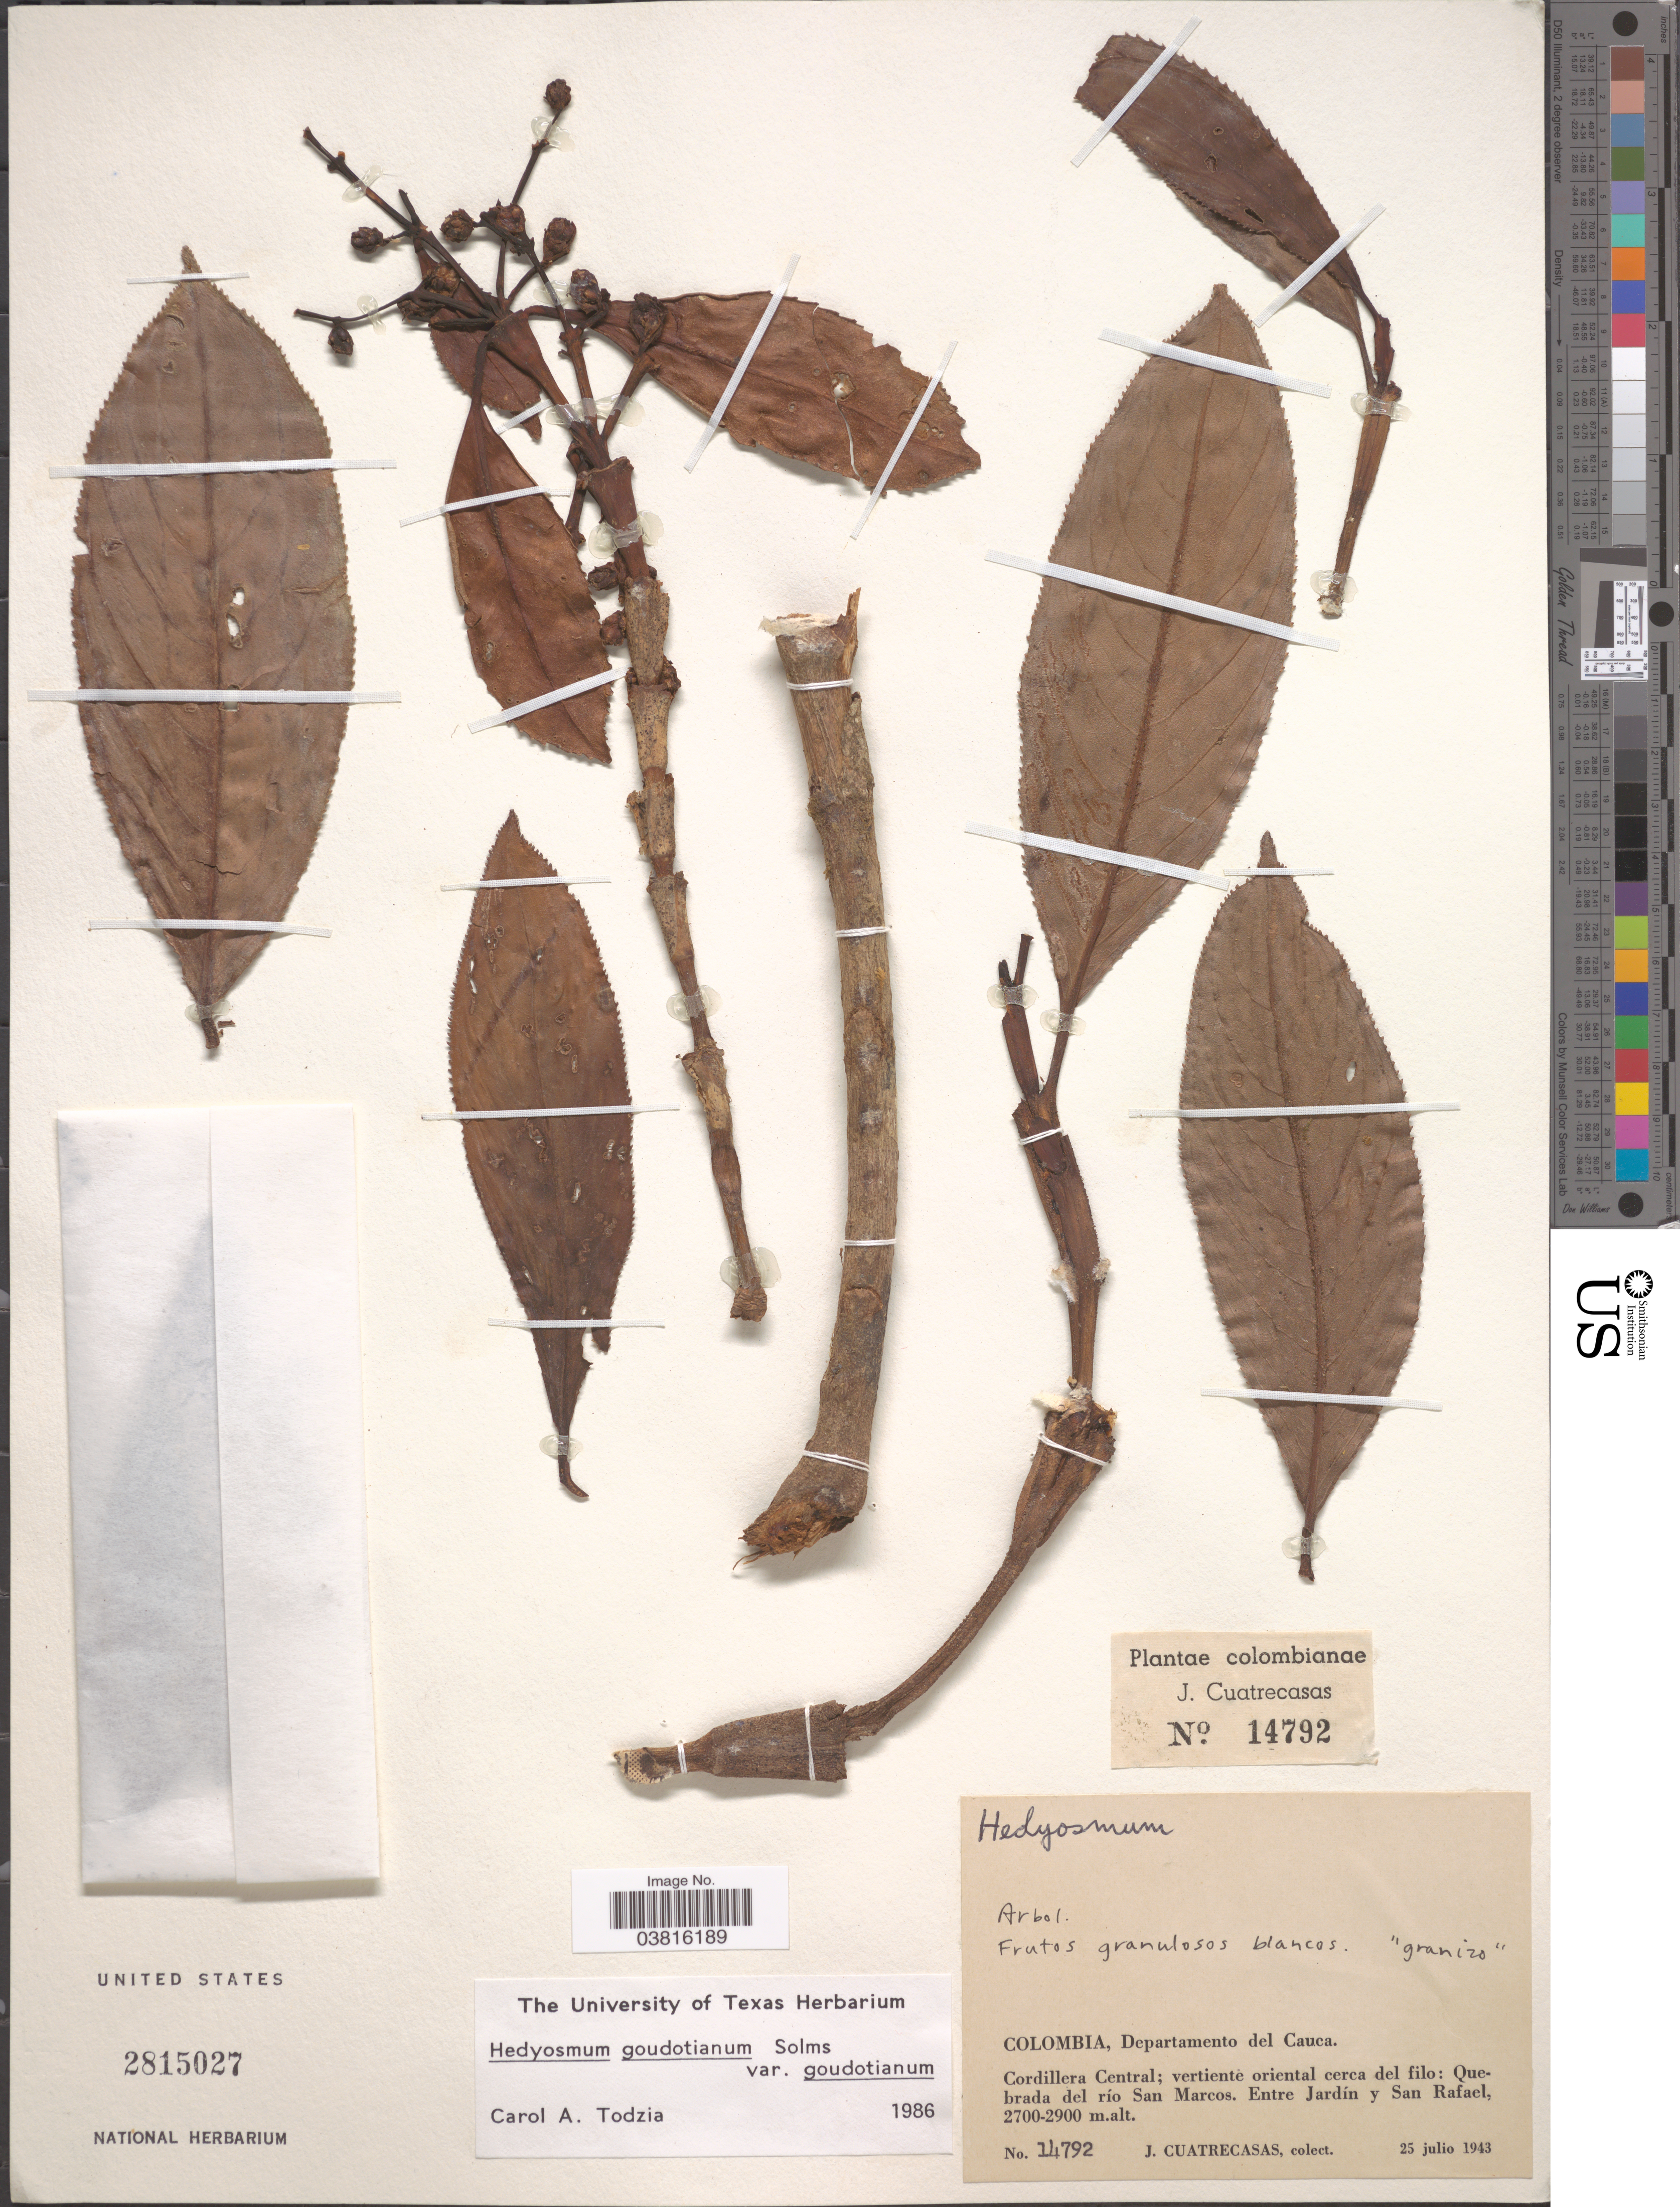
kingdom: Plantae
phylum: Tracheophyta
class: Magnoliopsida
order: Chloranthales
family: Chloranthaceae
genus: Hedyosmum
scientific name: Hedyosmum goudotianum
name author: Solms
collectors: J. Cuatrecasas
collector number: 14792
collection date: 1943-07-25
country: Colombia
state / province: Cauca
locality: Departamento del Cauca. Cordillera Central; vertiente oriental cerca del filo: Quebrada del río San Marcos. Entre Jardín y San Rafael.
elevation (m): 2700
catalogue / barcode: US 2815027